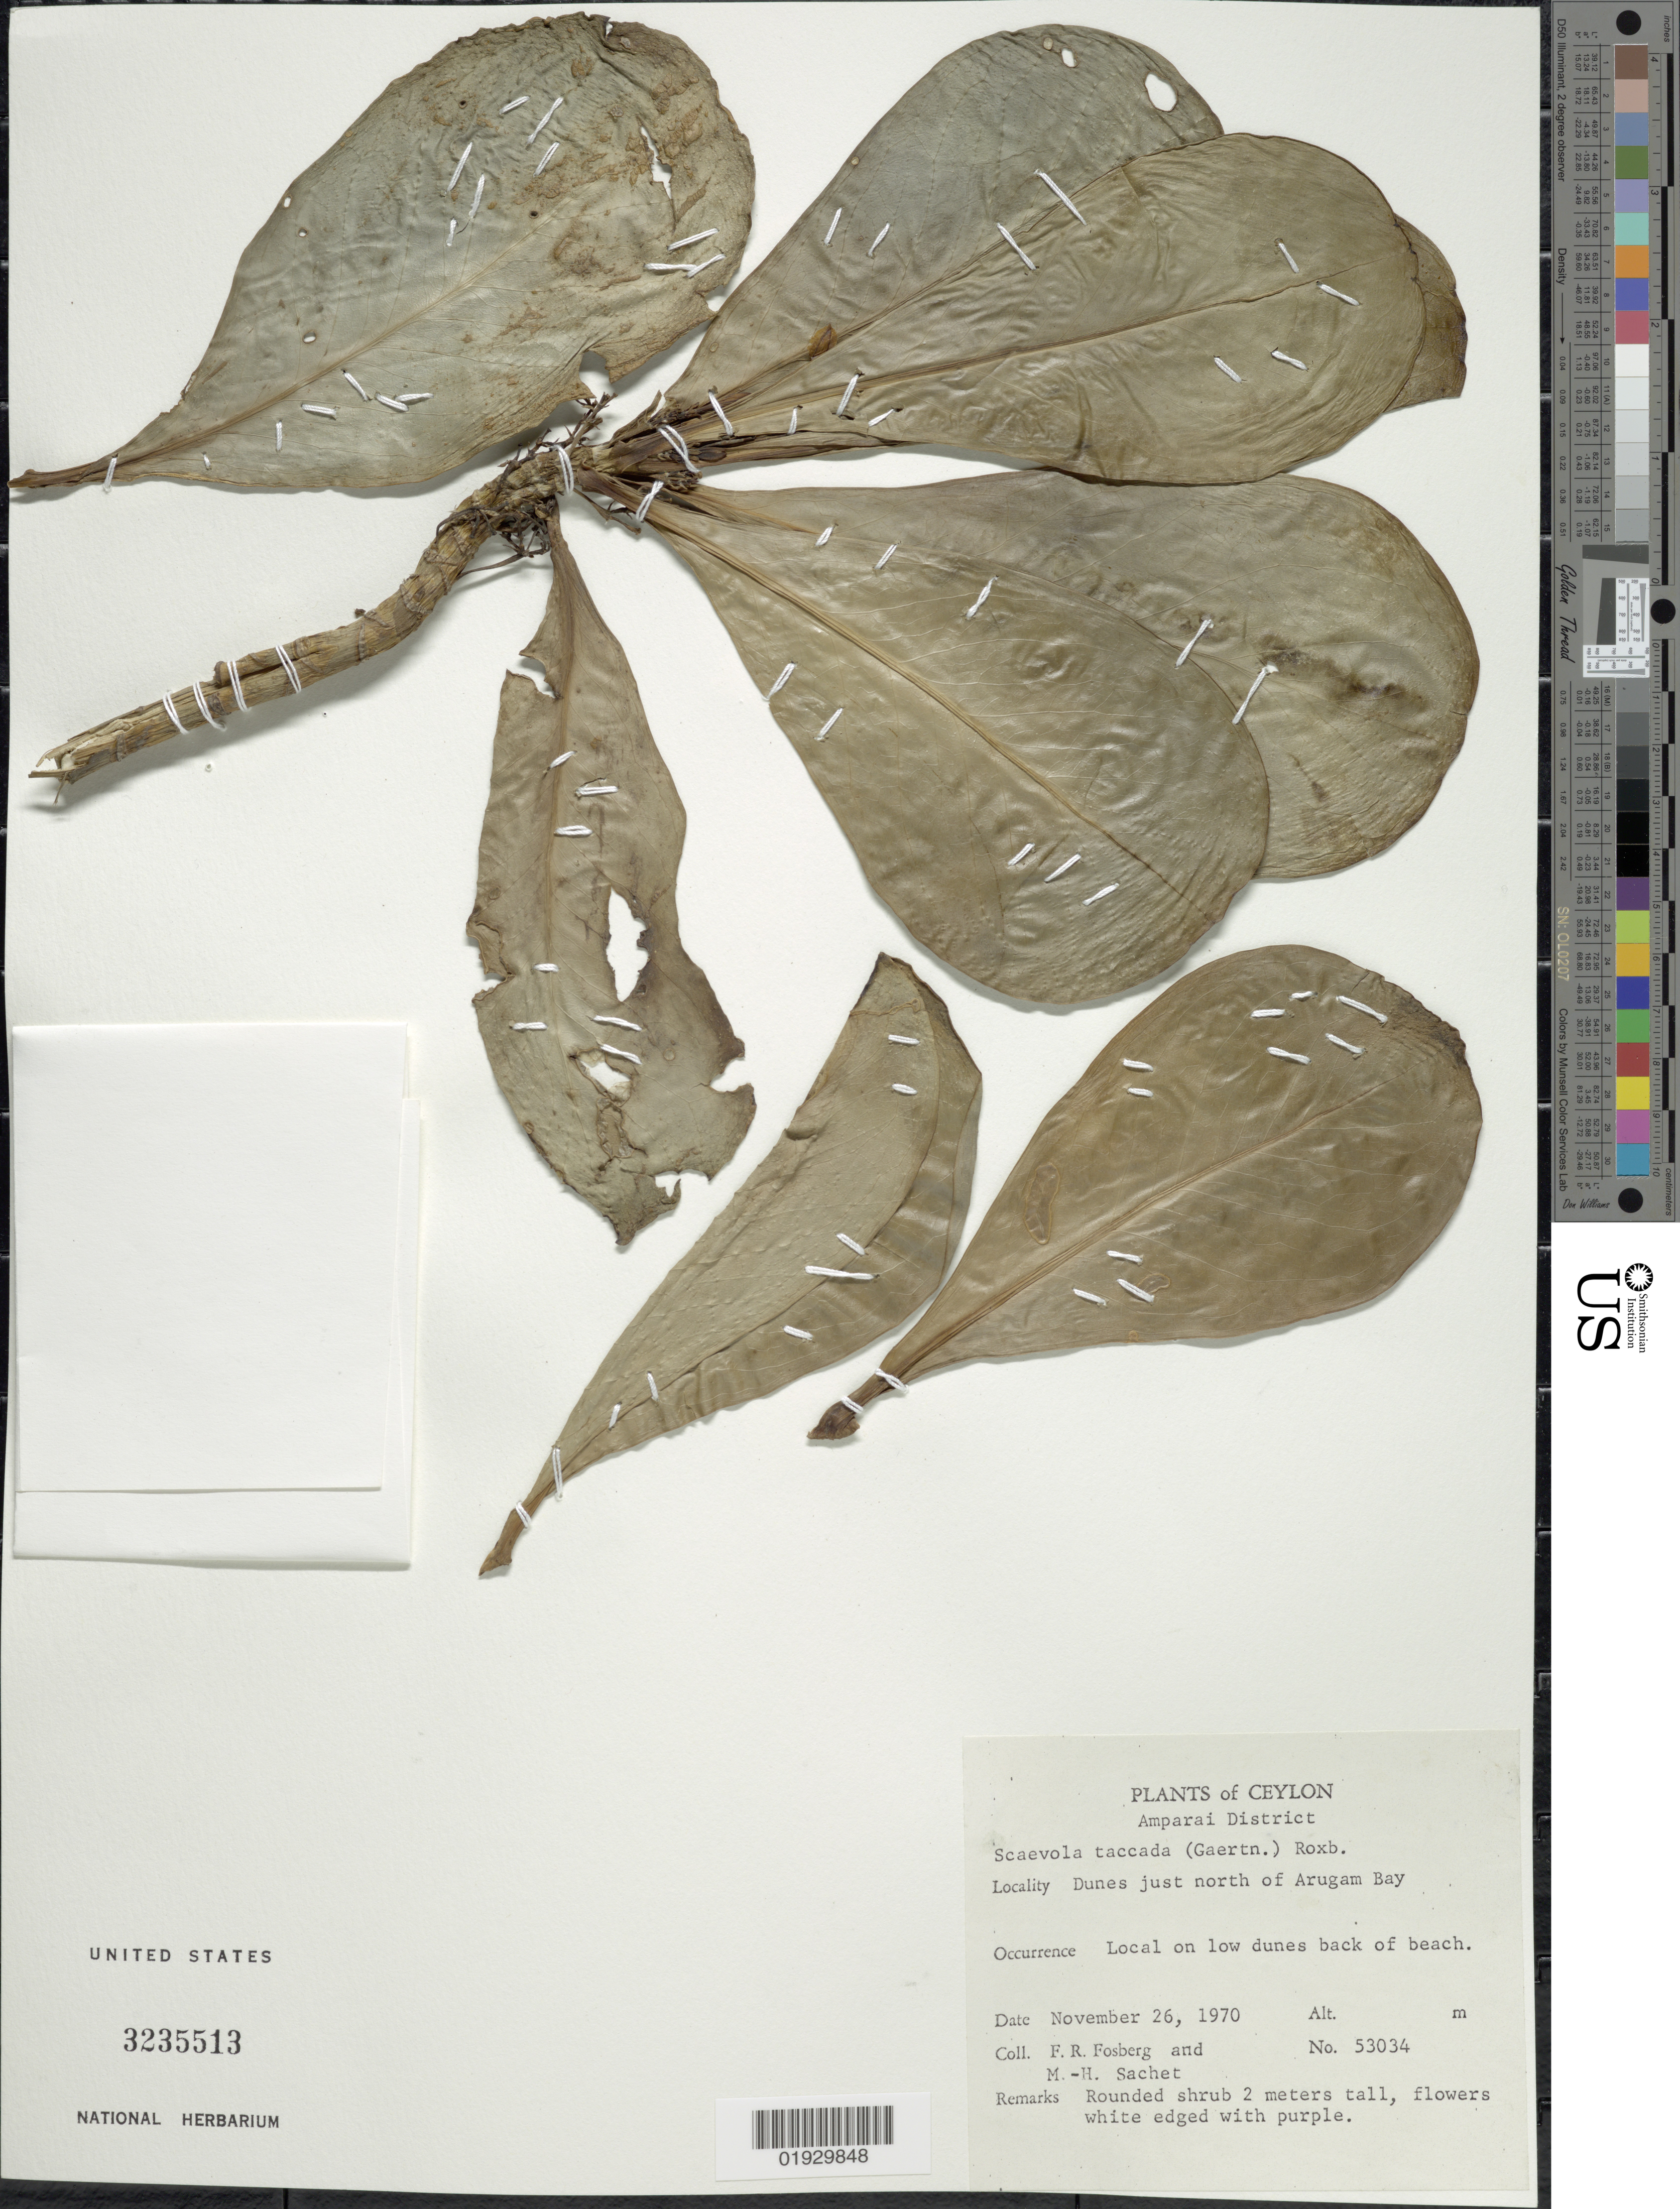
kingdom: Plantae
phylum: Tracheophyta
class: Magnoliopsida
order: Asterales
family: Goodeniaceae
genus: Scaevola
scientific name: Scaevola taccada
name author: (Gaertn.) Roxb.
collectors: F. R. Fosberg & M.-H. Sachet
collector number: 53034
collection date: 1970-11-26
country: Sri Lanka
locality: Ceylon. Amparai District. Dunes just north of Arugam Bay.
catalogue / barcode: US 3235513